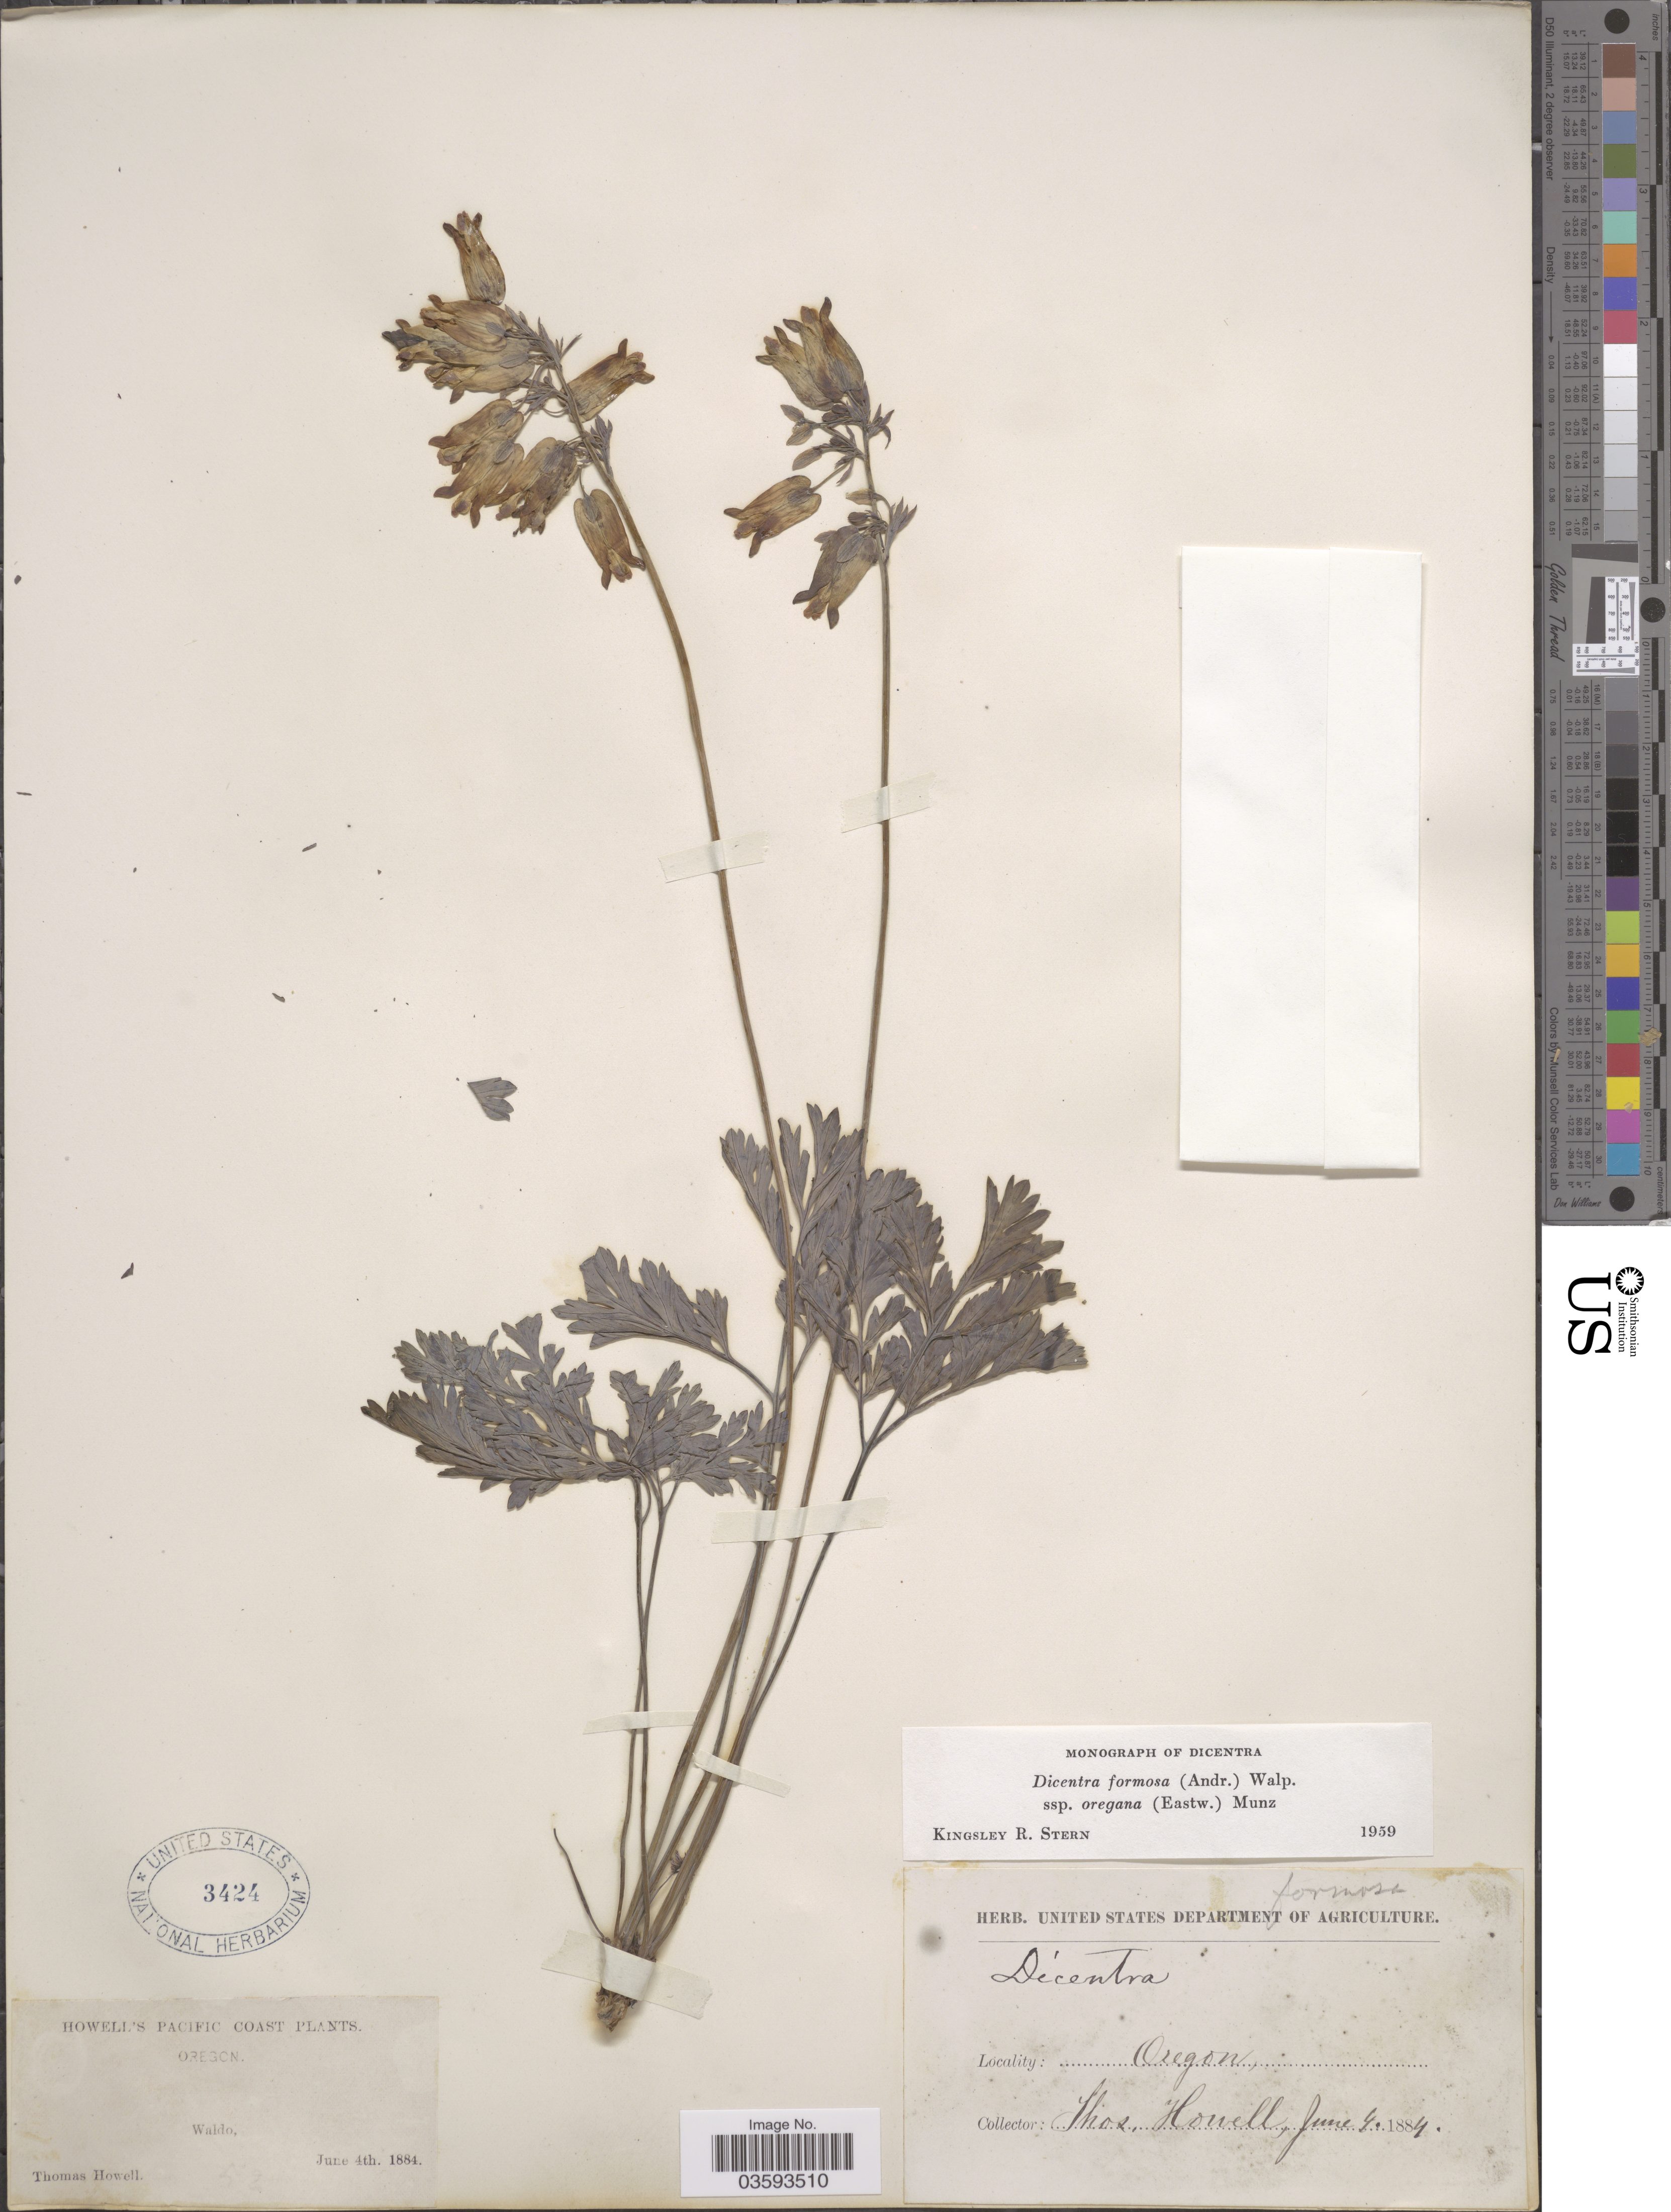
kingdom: Plantae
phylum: Tracheophyta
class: Magnoliopsida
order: Ranunculales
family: Papaveraceae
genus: Dicentra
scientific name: Dicentra formosa subsp. oregana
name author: (Eastw.) Munz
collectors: T. Howell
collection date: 1884-06-04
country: United States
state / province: Oregon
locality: Waldo.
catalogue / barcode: US 3424